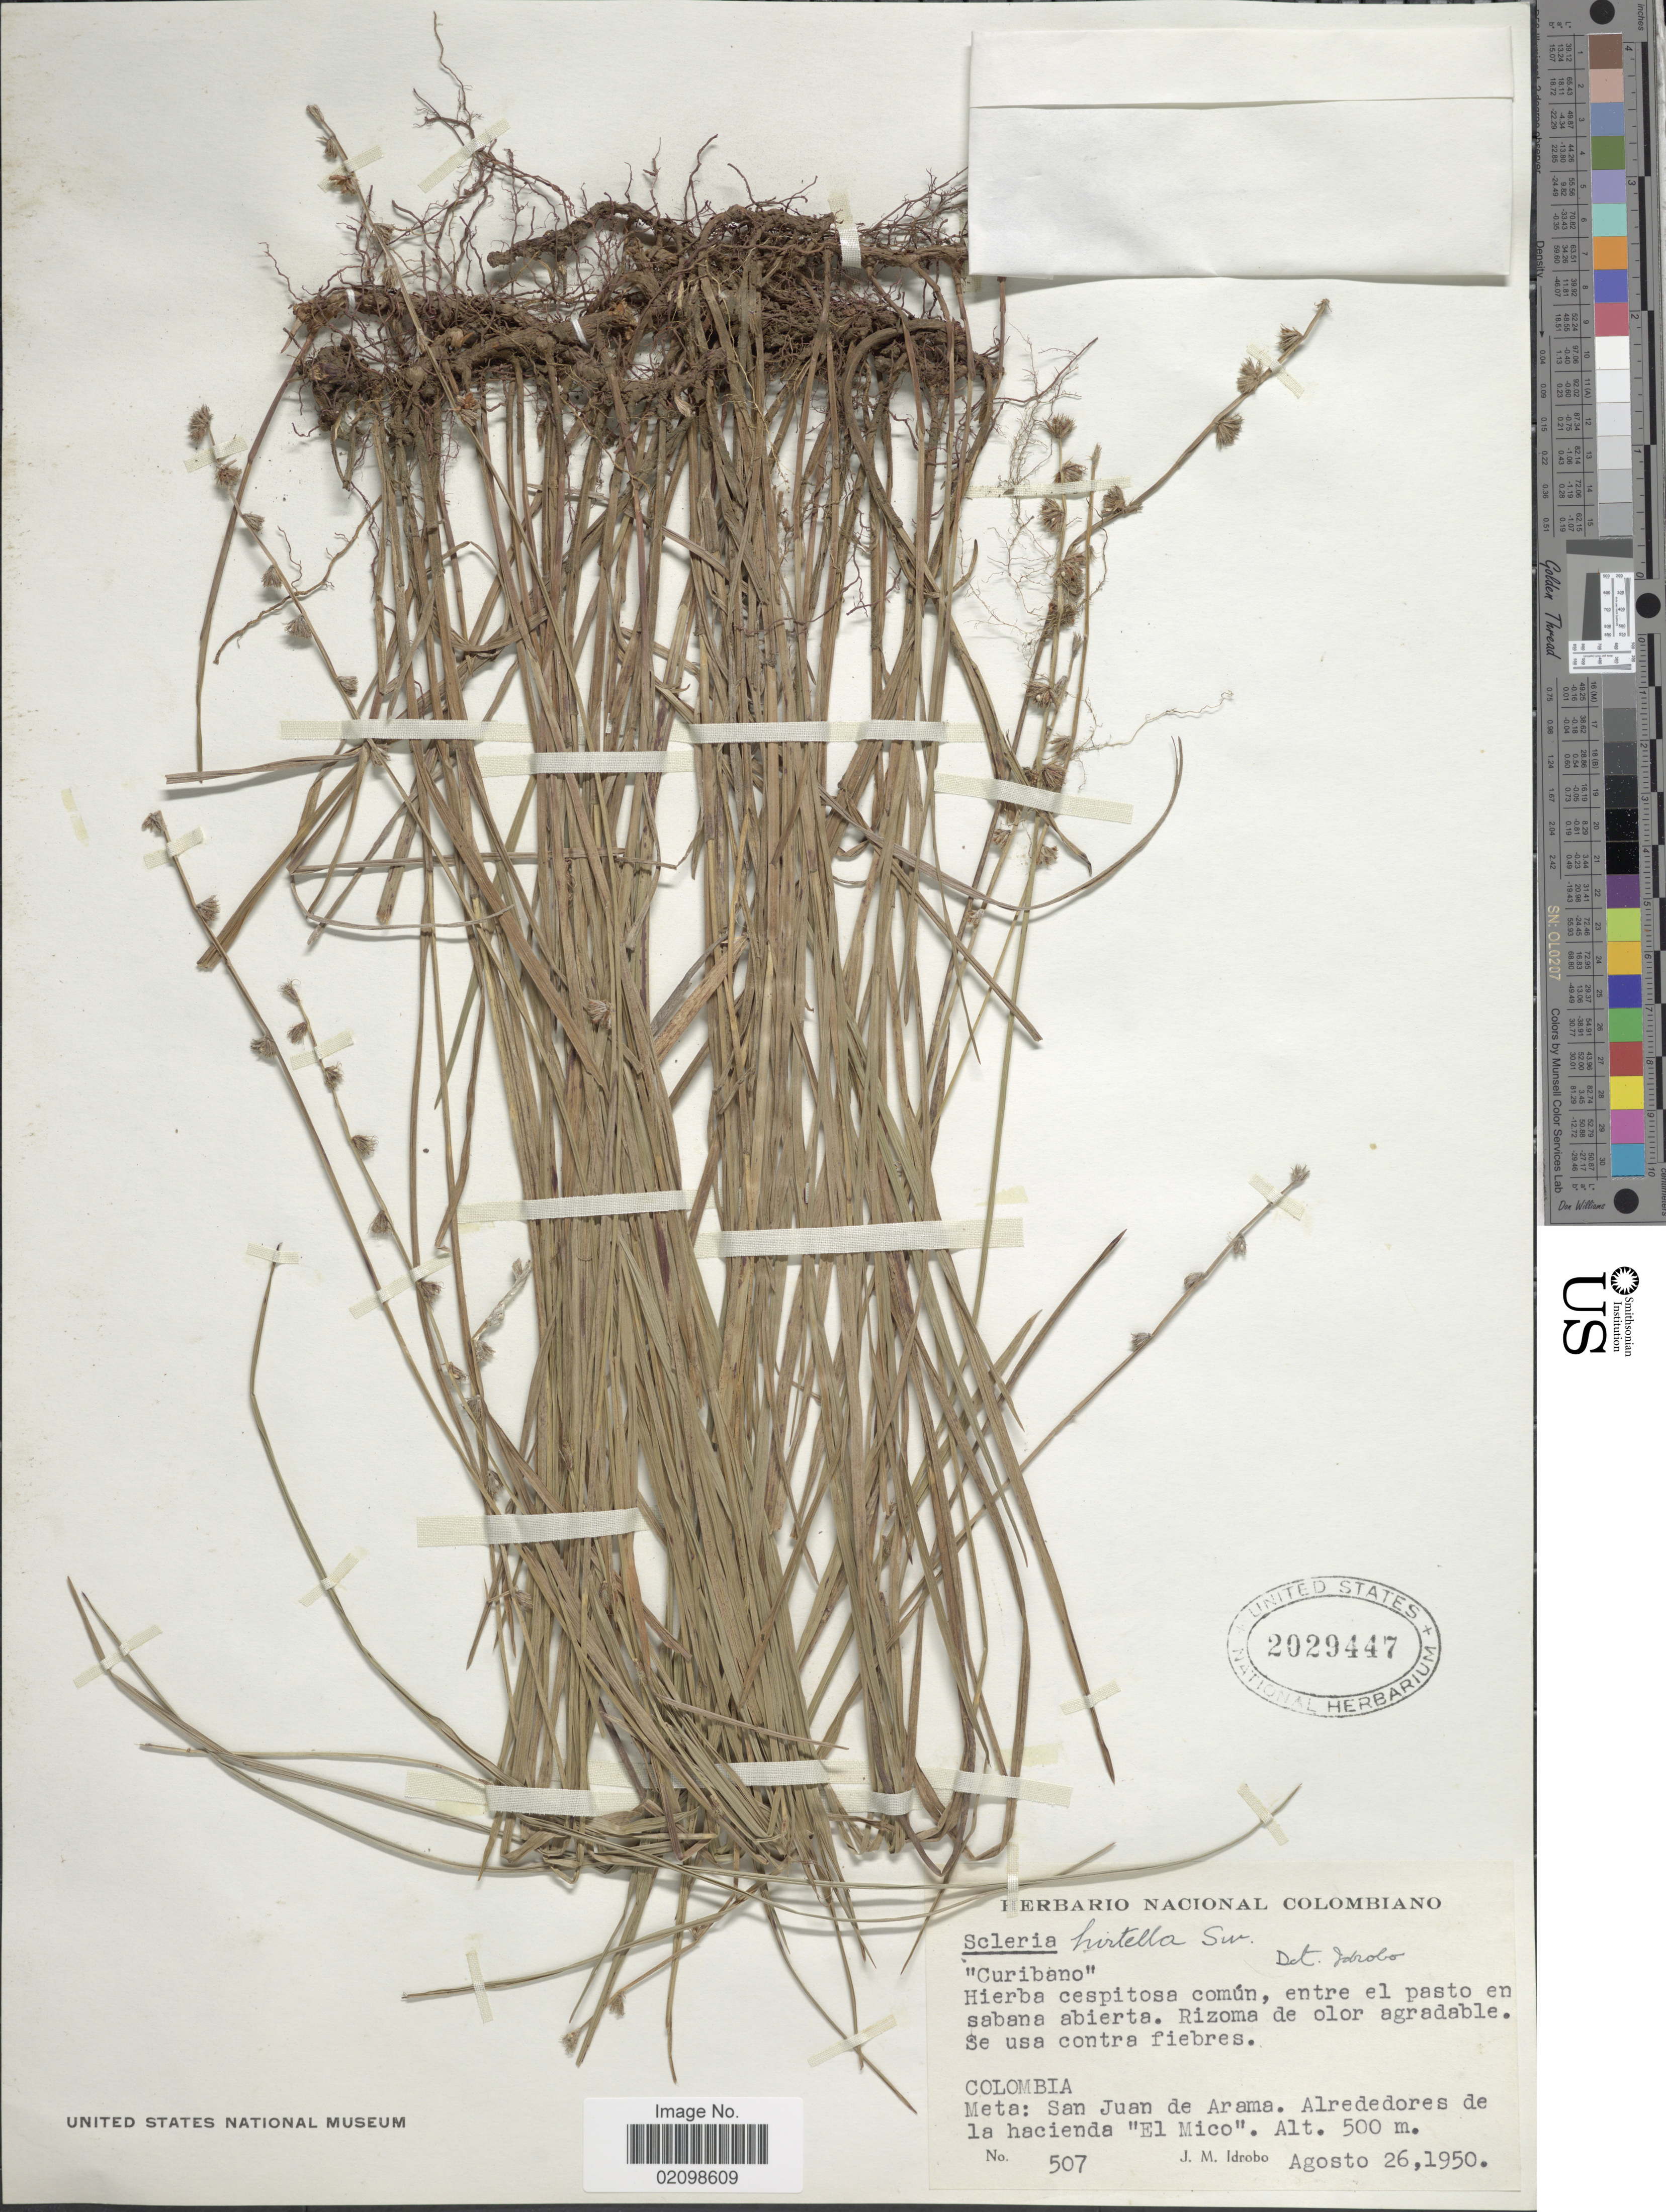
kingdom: Plantae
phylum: Tracheophyta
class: Liliopsida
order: Poales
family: Cyperaceae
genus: Scleria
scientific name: Scleria distans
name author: Poir.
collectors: J. M. Idrobo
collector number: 507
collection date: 1950-08-26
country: Colombia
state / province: Meta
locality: Meta: San Juan de Arama. Alrededores de la hacienda "El Mico".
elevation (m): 500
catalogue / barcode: US 2029447